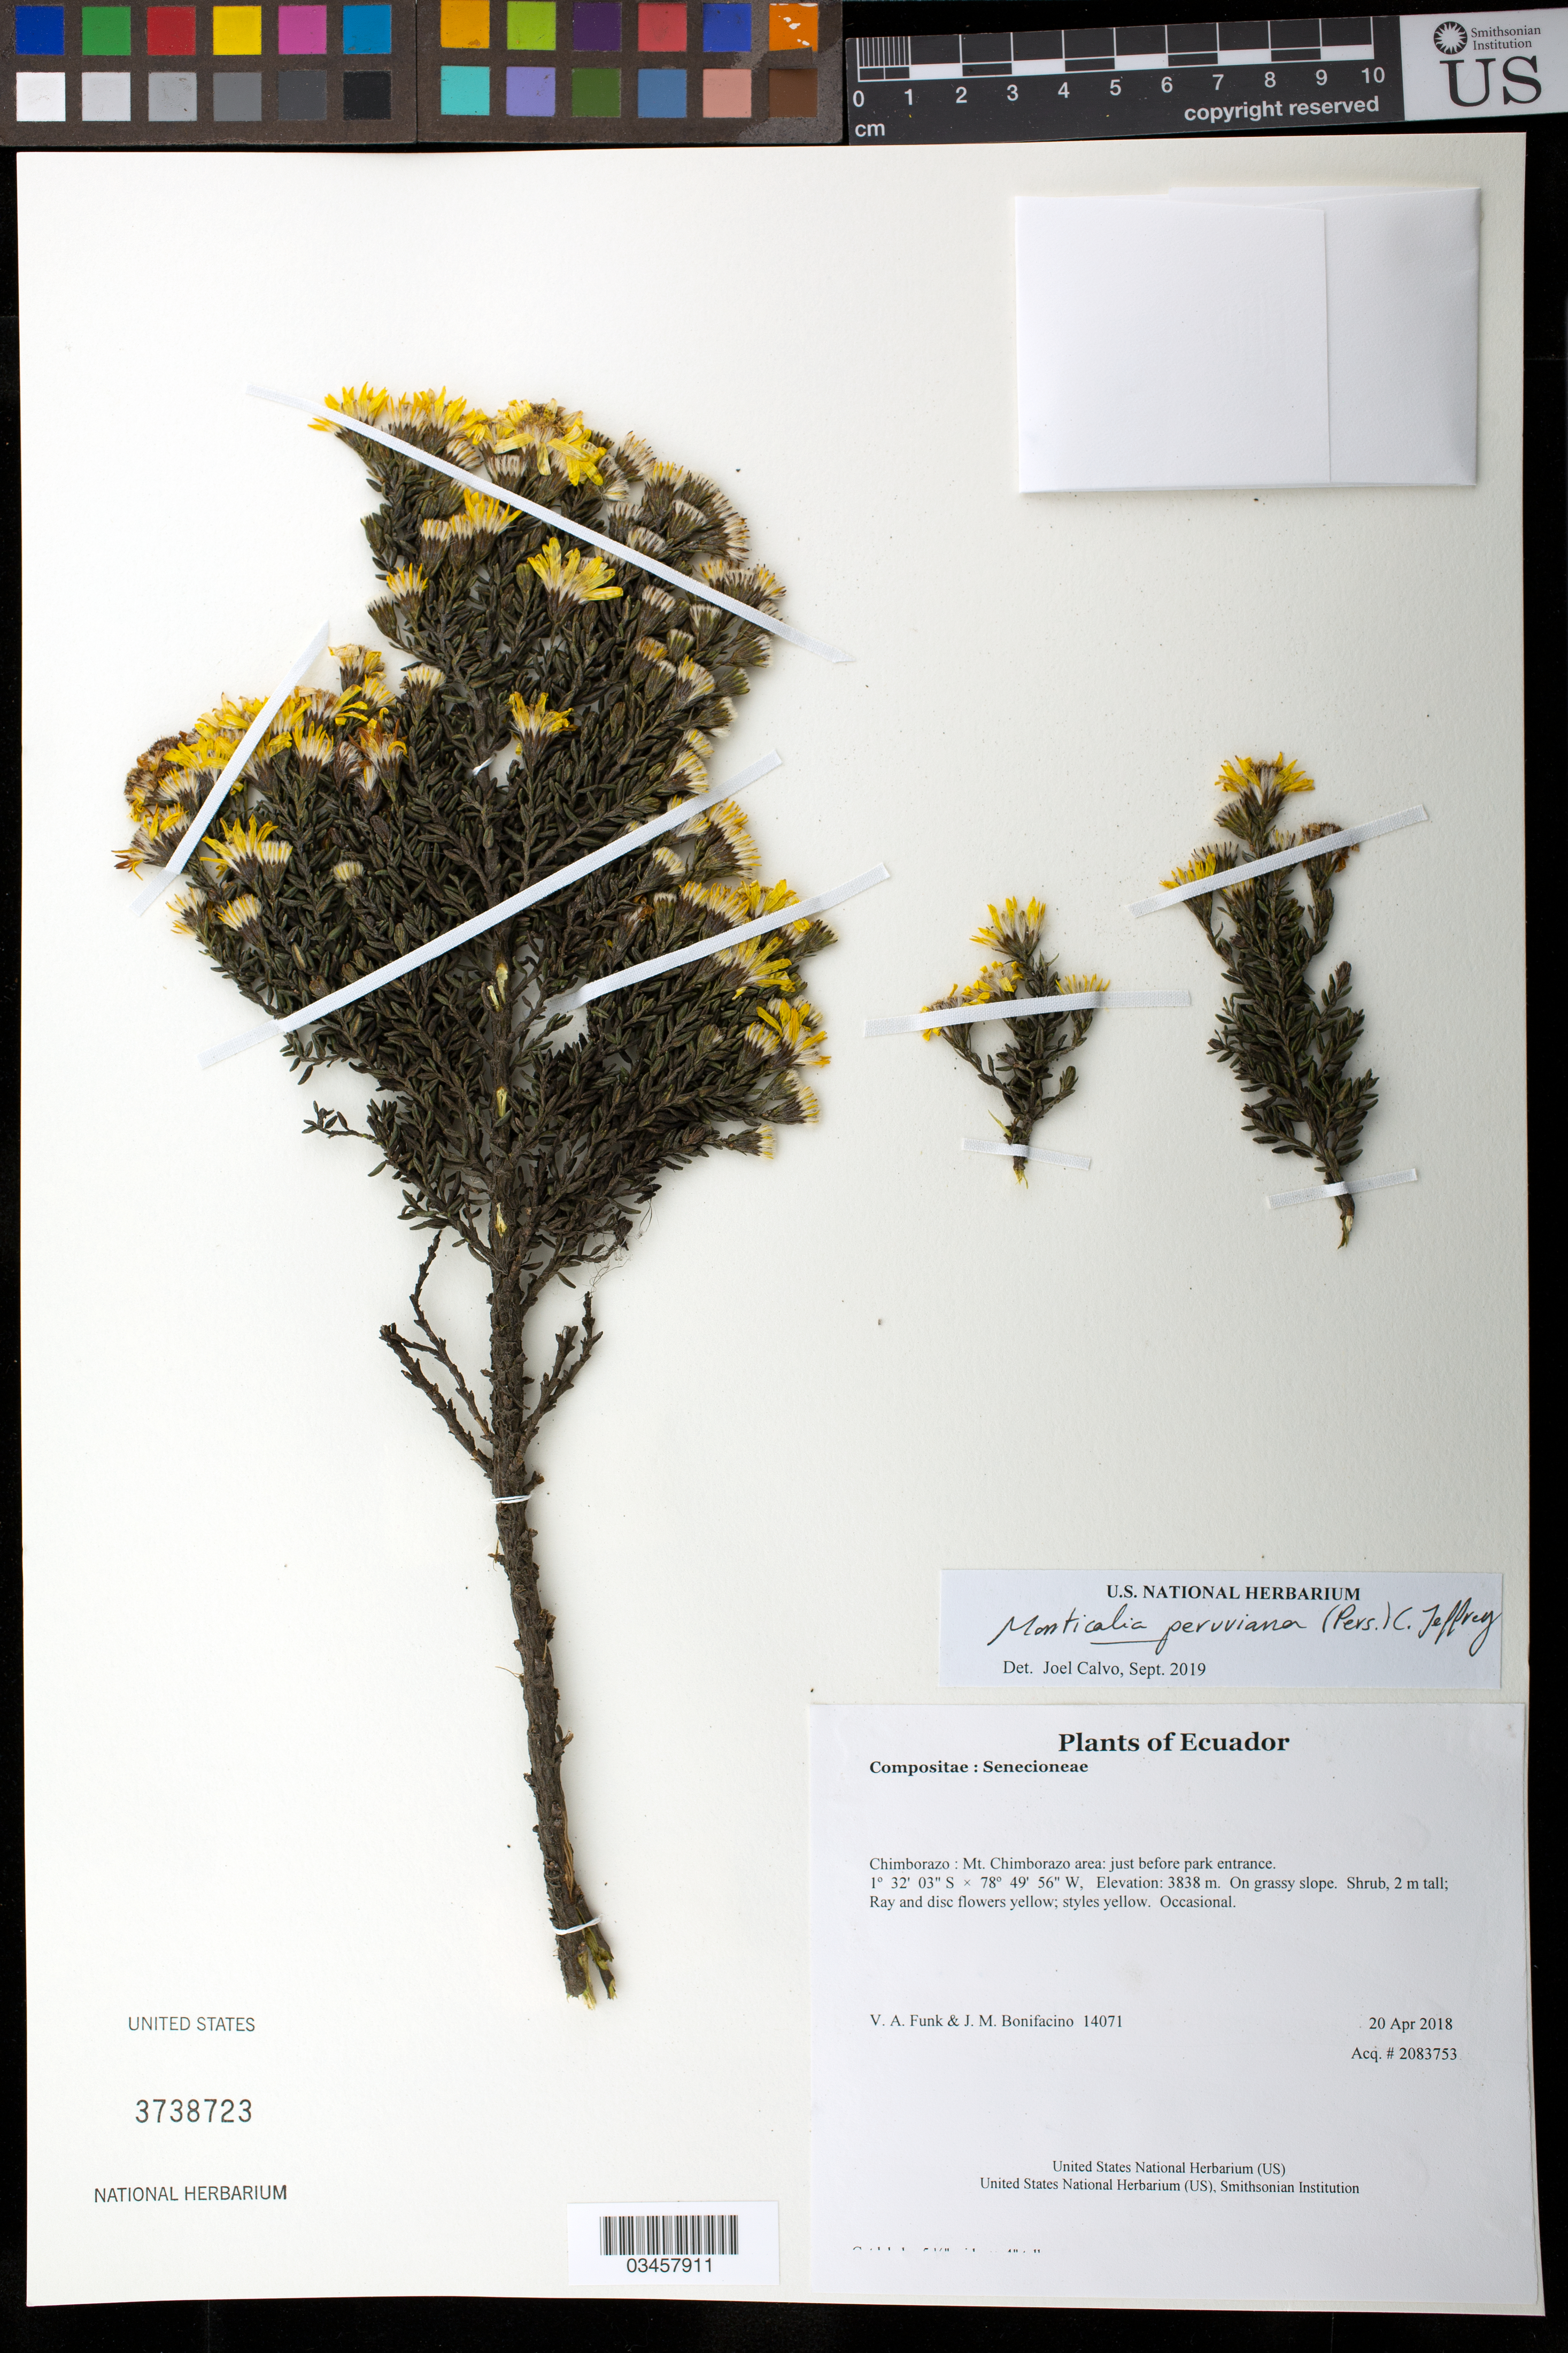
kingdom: Plantae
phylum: Tracheophyta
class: Magnoliopsida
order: Asterales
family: Asteraceae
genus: Monticalia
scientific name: Monticalia peruviana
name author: (Pers.) C. Jeffrey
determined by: Calvo, Joel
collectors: V. Funk & M. Bonifacino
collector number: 14071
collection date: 2018-04-20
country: Ecuador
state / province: Chimborazo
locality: Mt. Chimborazo area: just before park entrance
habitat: On grassy slope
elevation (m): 3838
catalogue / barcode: US 3738723